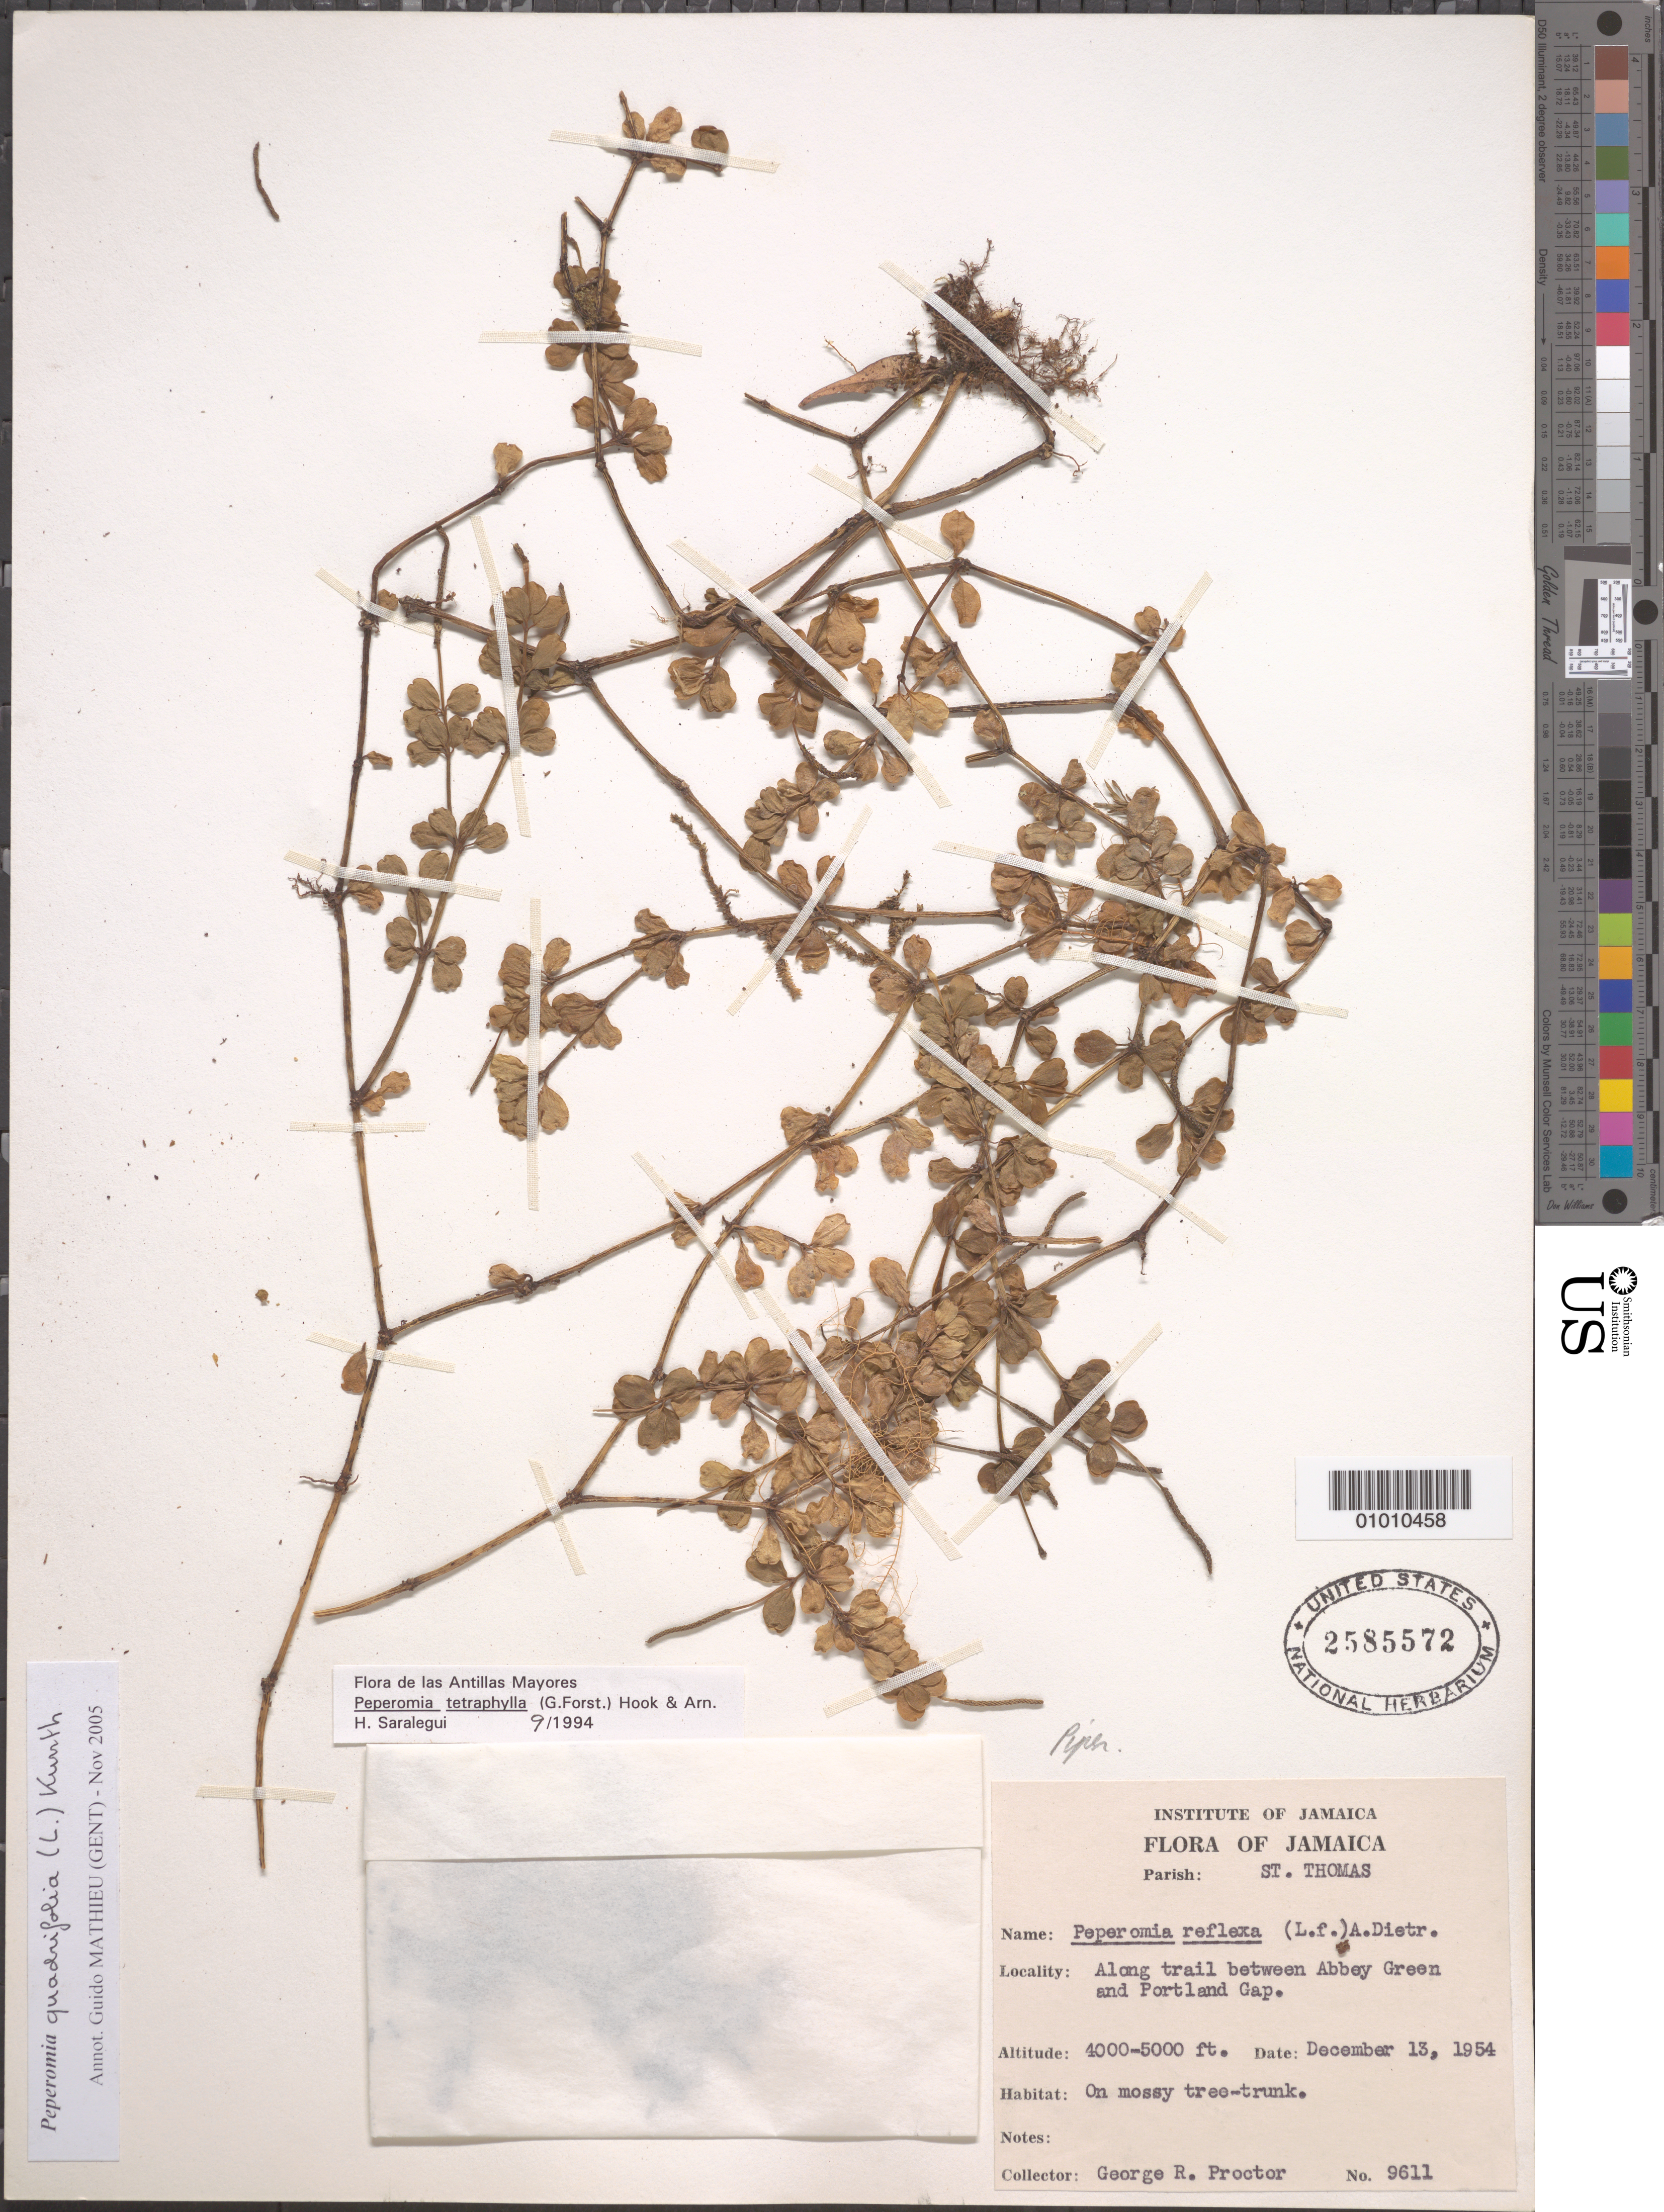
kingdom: Plantae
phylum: Tracheophyta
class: Magnoliopsida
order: Piperales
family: Piperaceae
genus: Peperomia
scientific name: Peperomia quadrifolia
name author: (L.) Kunth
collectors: G. R. Proctor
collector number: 9611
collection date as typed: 13 Dec 1954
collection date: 1954-12-13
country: Jamaica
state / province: Saint Thomas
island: Jamaica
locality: Along trail between Abbey Green and Portland Gap. On mossy tree trunk.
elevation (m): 1219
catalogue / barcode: US 2585572